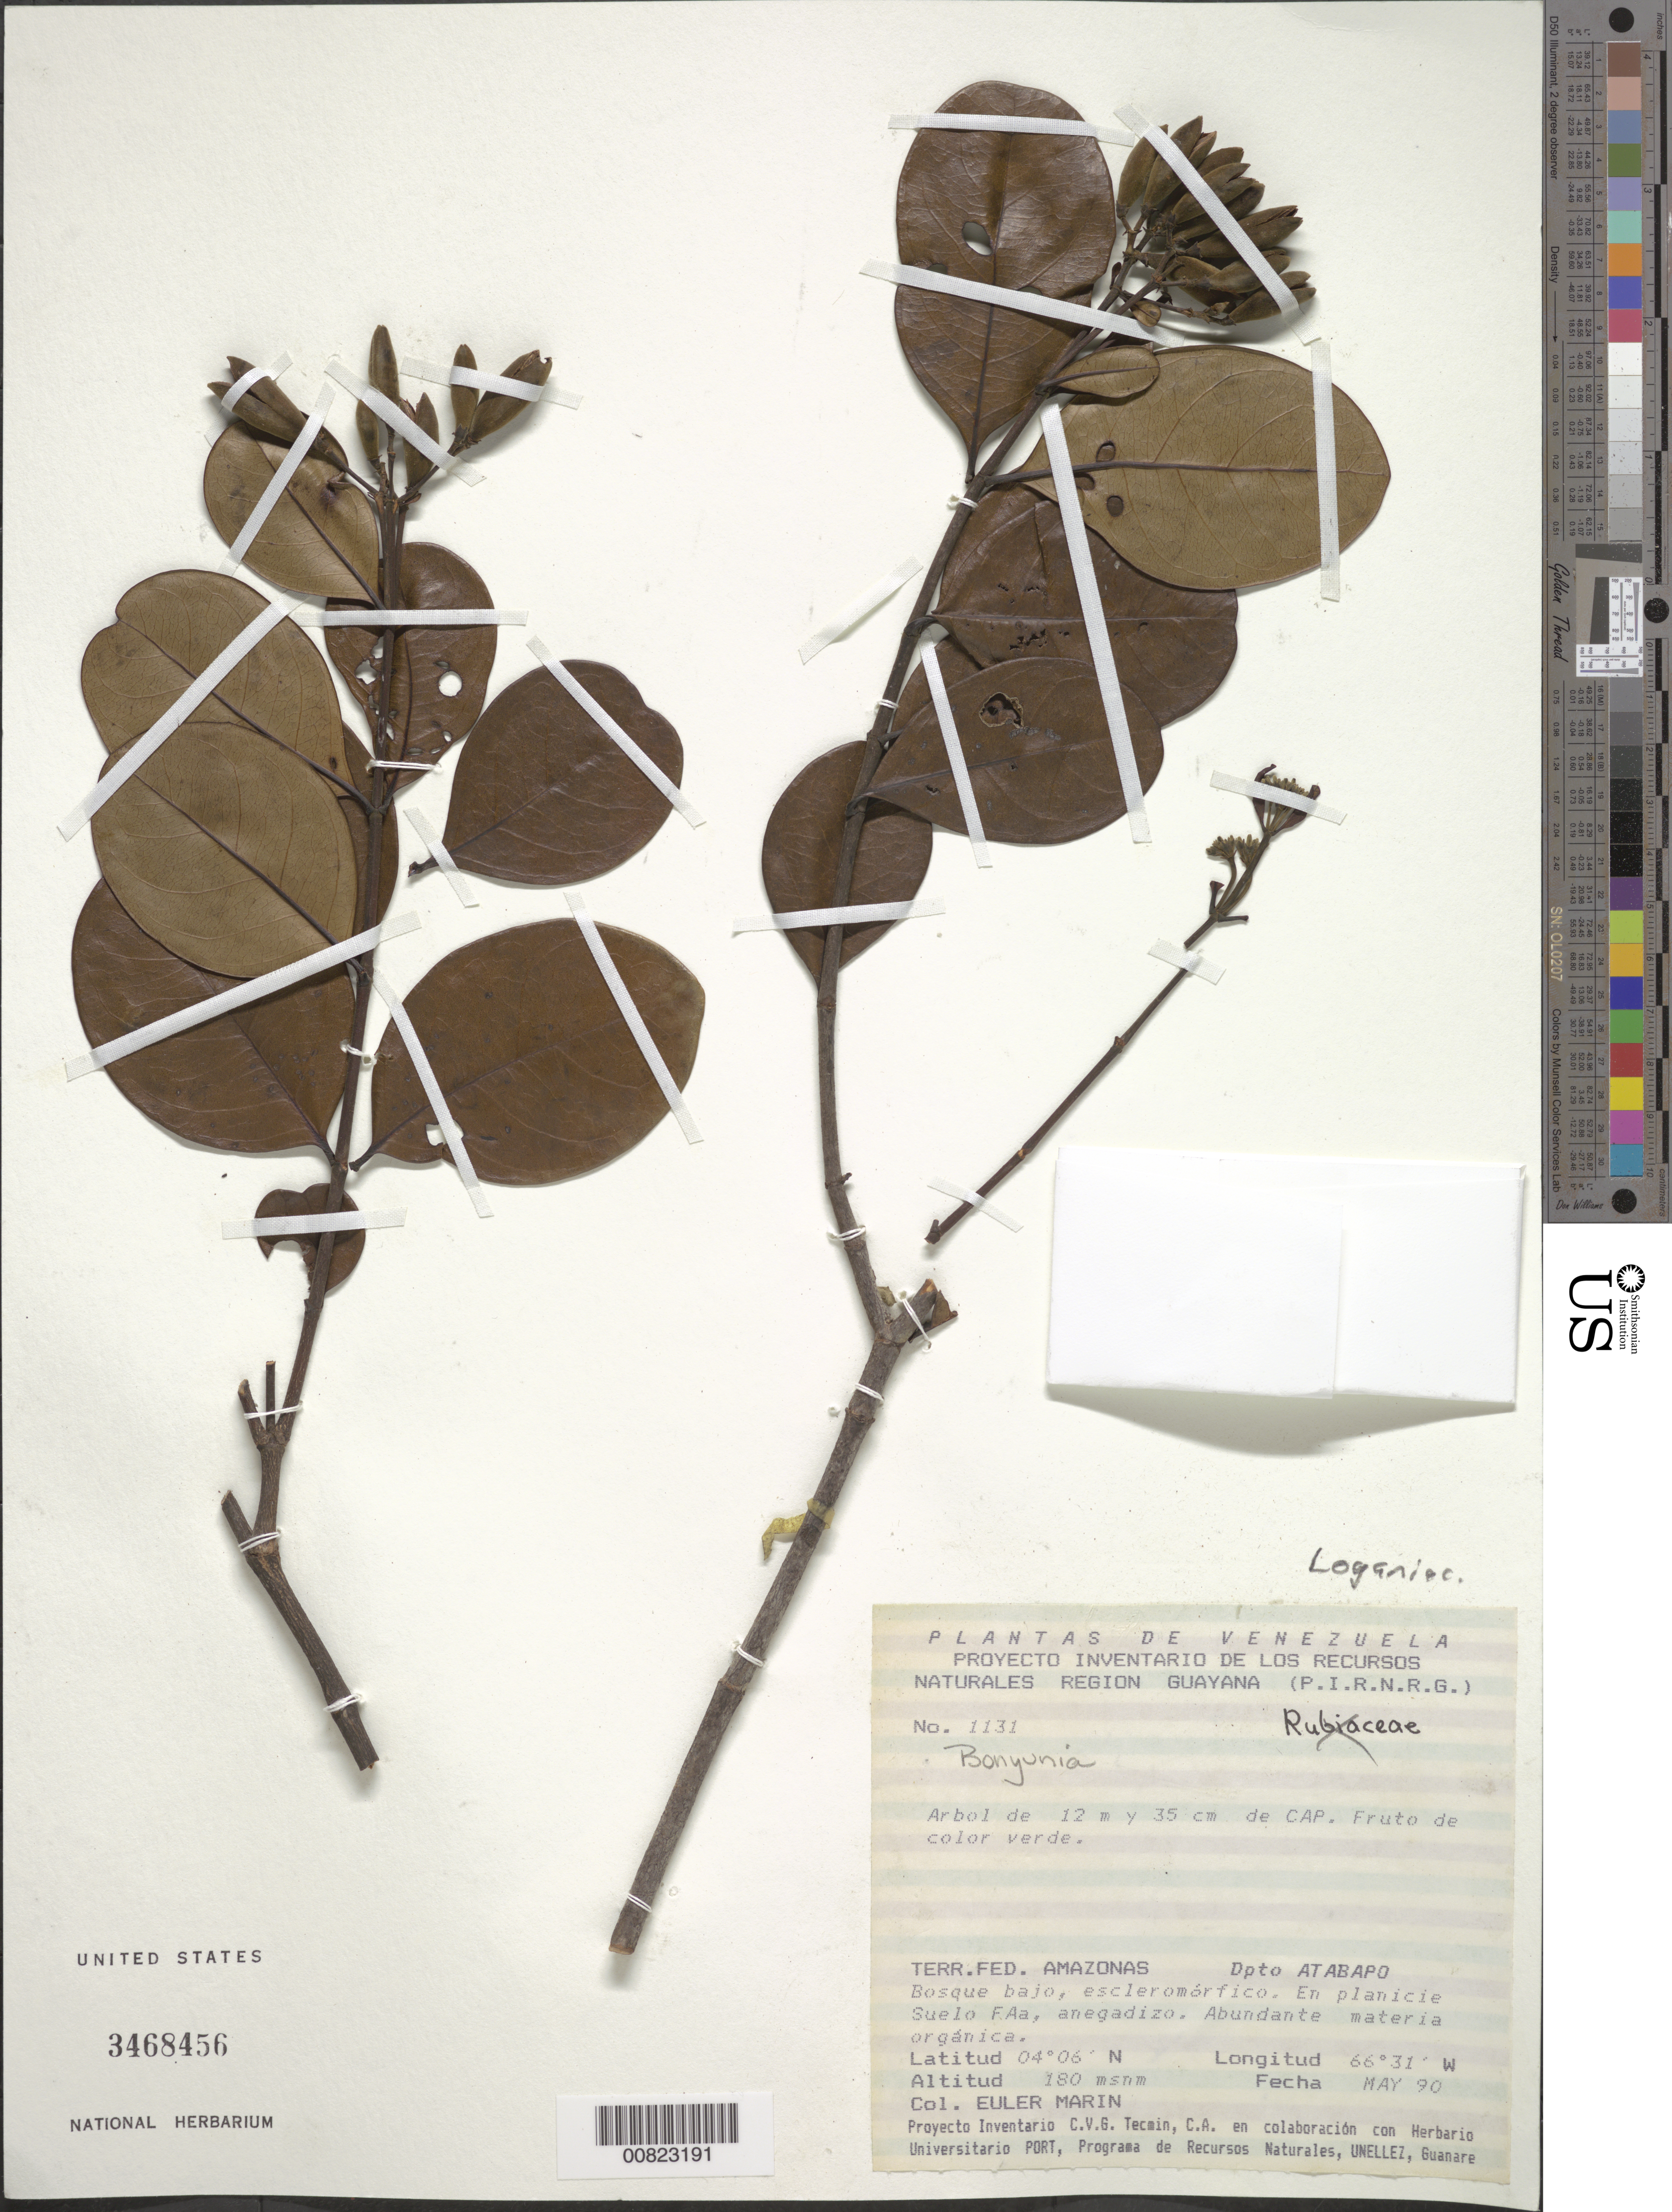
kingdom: Plantae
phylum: Tracheophyta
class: Magnoliopsida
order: Gentianales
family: Loganiaceae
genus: Bonyunia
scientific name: Bonyunia sp.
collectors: E. Marin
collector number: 1131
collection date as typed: May-90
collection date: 1990-05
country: Venezuela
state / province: Amazonas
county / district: Atabapo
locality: Planicie Suelo Faa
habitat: Bosque bajo, escleromorfica; planicie suelo, anegadizo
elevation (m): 180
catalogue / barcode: US 3468456